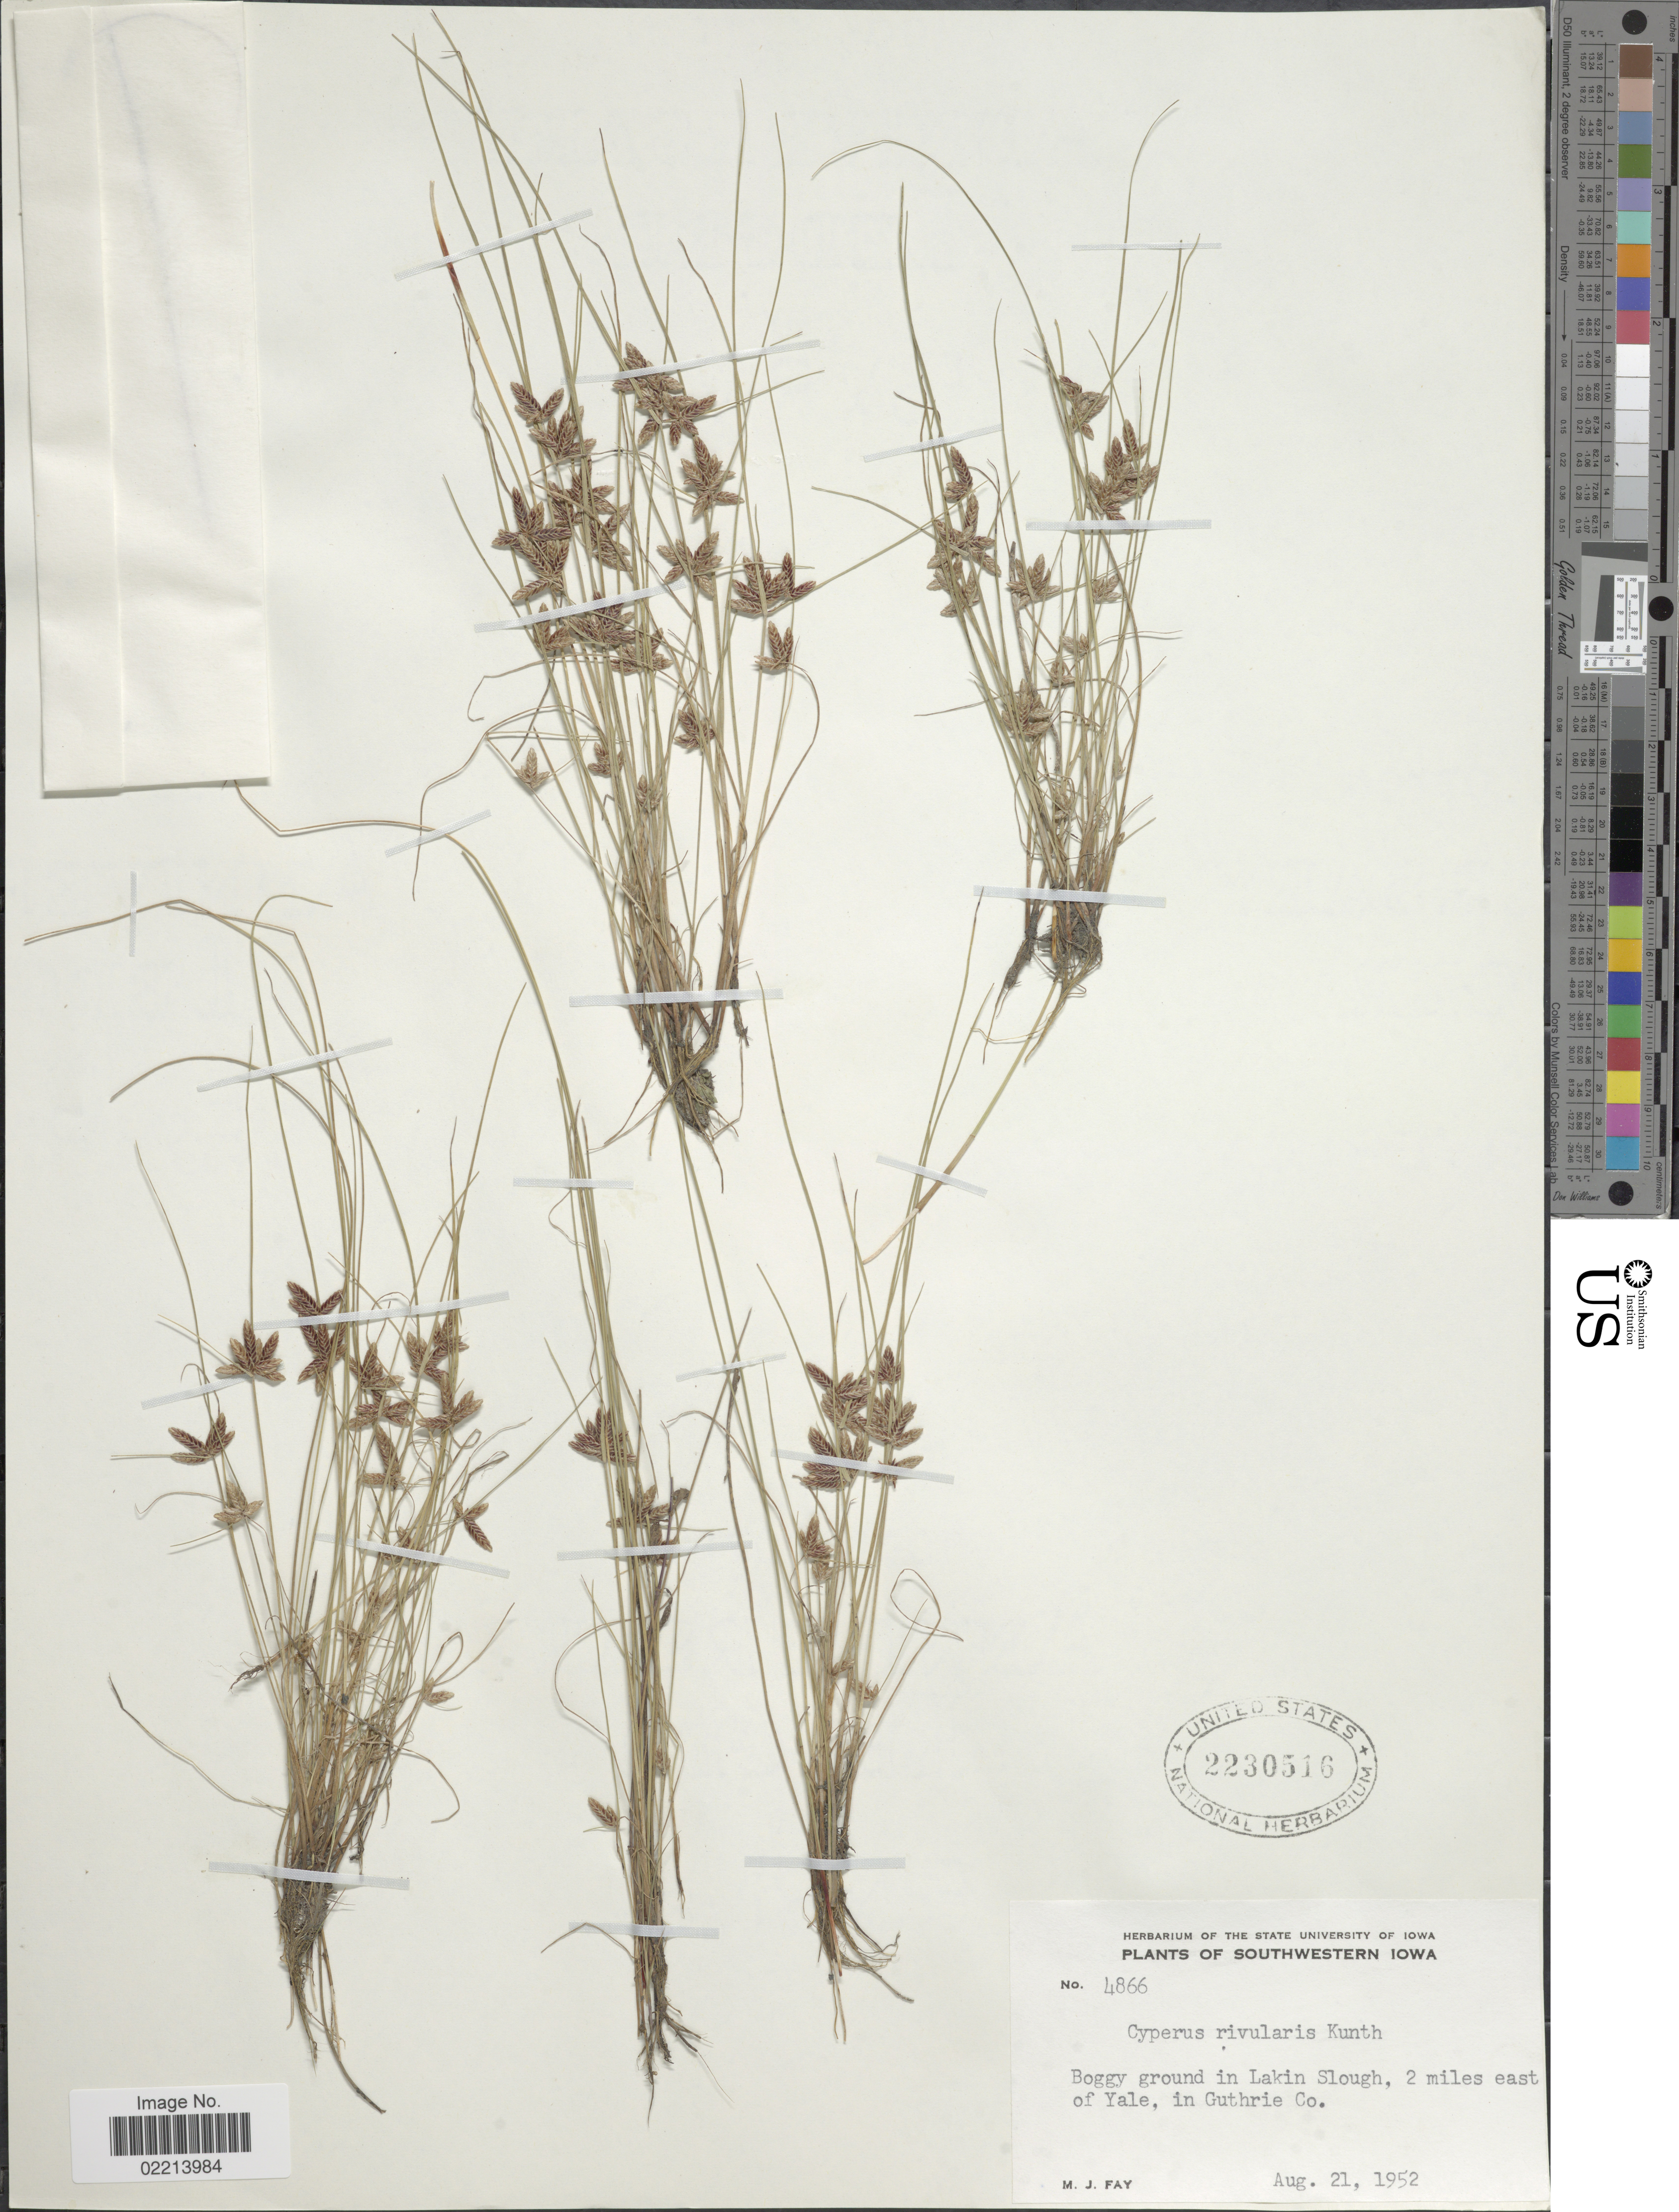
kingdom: Plantae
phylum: Tracheophyta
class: Liliopsida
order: Poales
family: Cyperaceae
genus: Cyperus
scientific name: Cyperus bipartitus Torr.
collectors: M. Fay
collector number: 4866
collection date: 1952-08-21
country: United States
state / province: Iowa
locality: Southwestern Iowa. Boggy ground in Lakin Slough, 2 miles east of Yale, in Guthrie Co.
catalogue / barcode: US 2230516